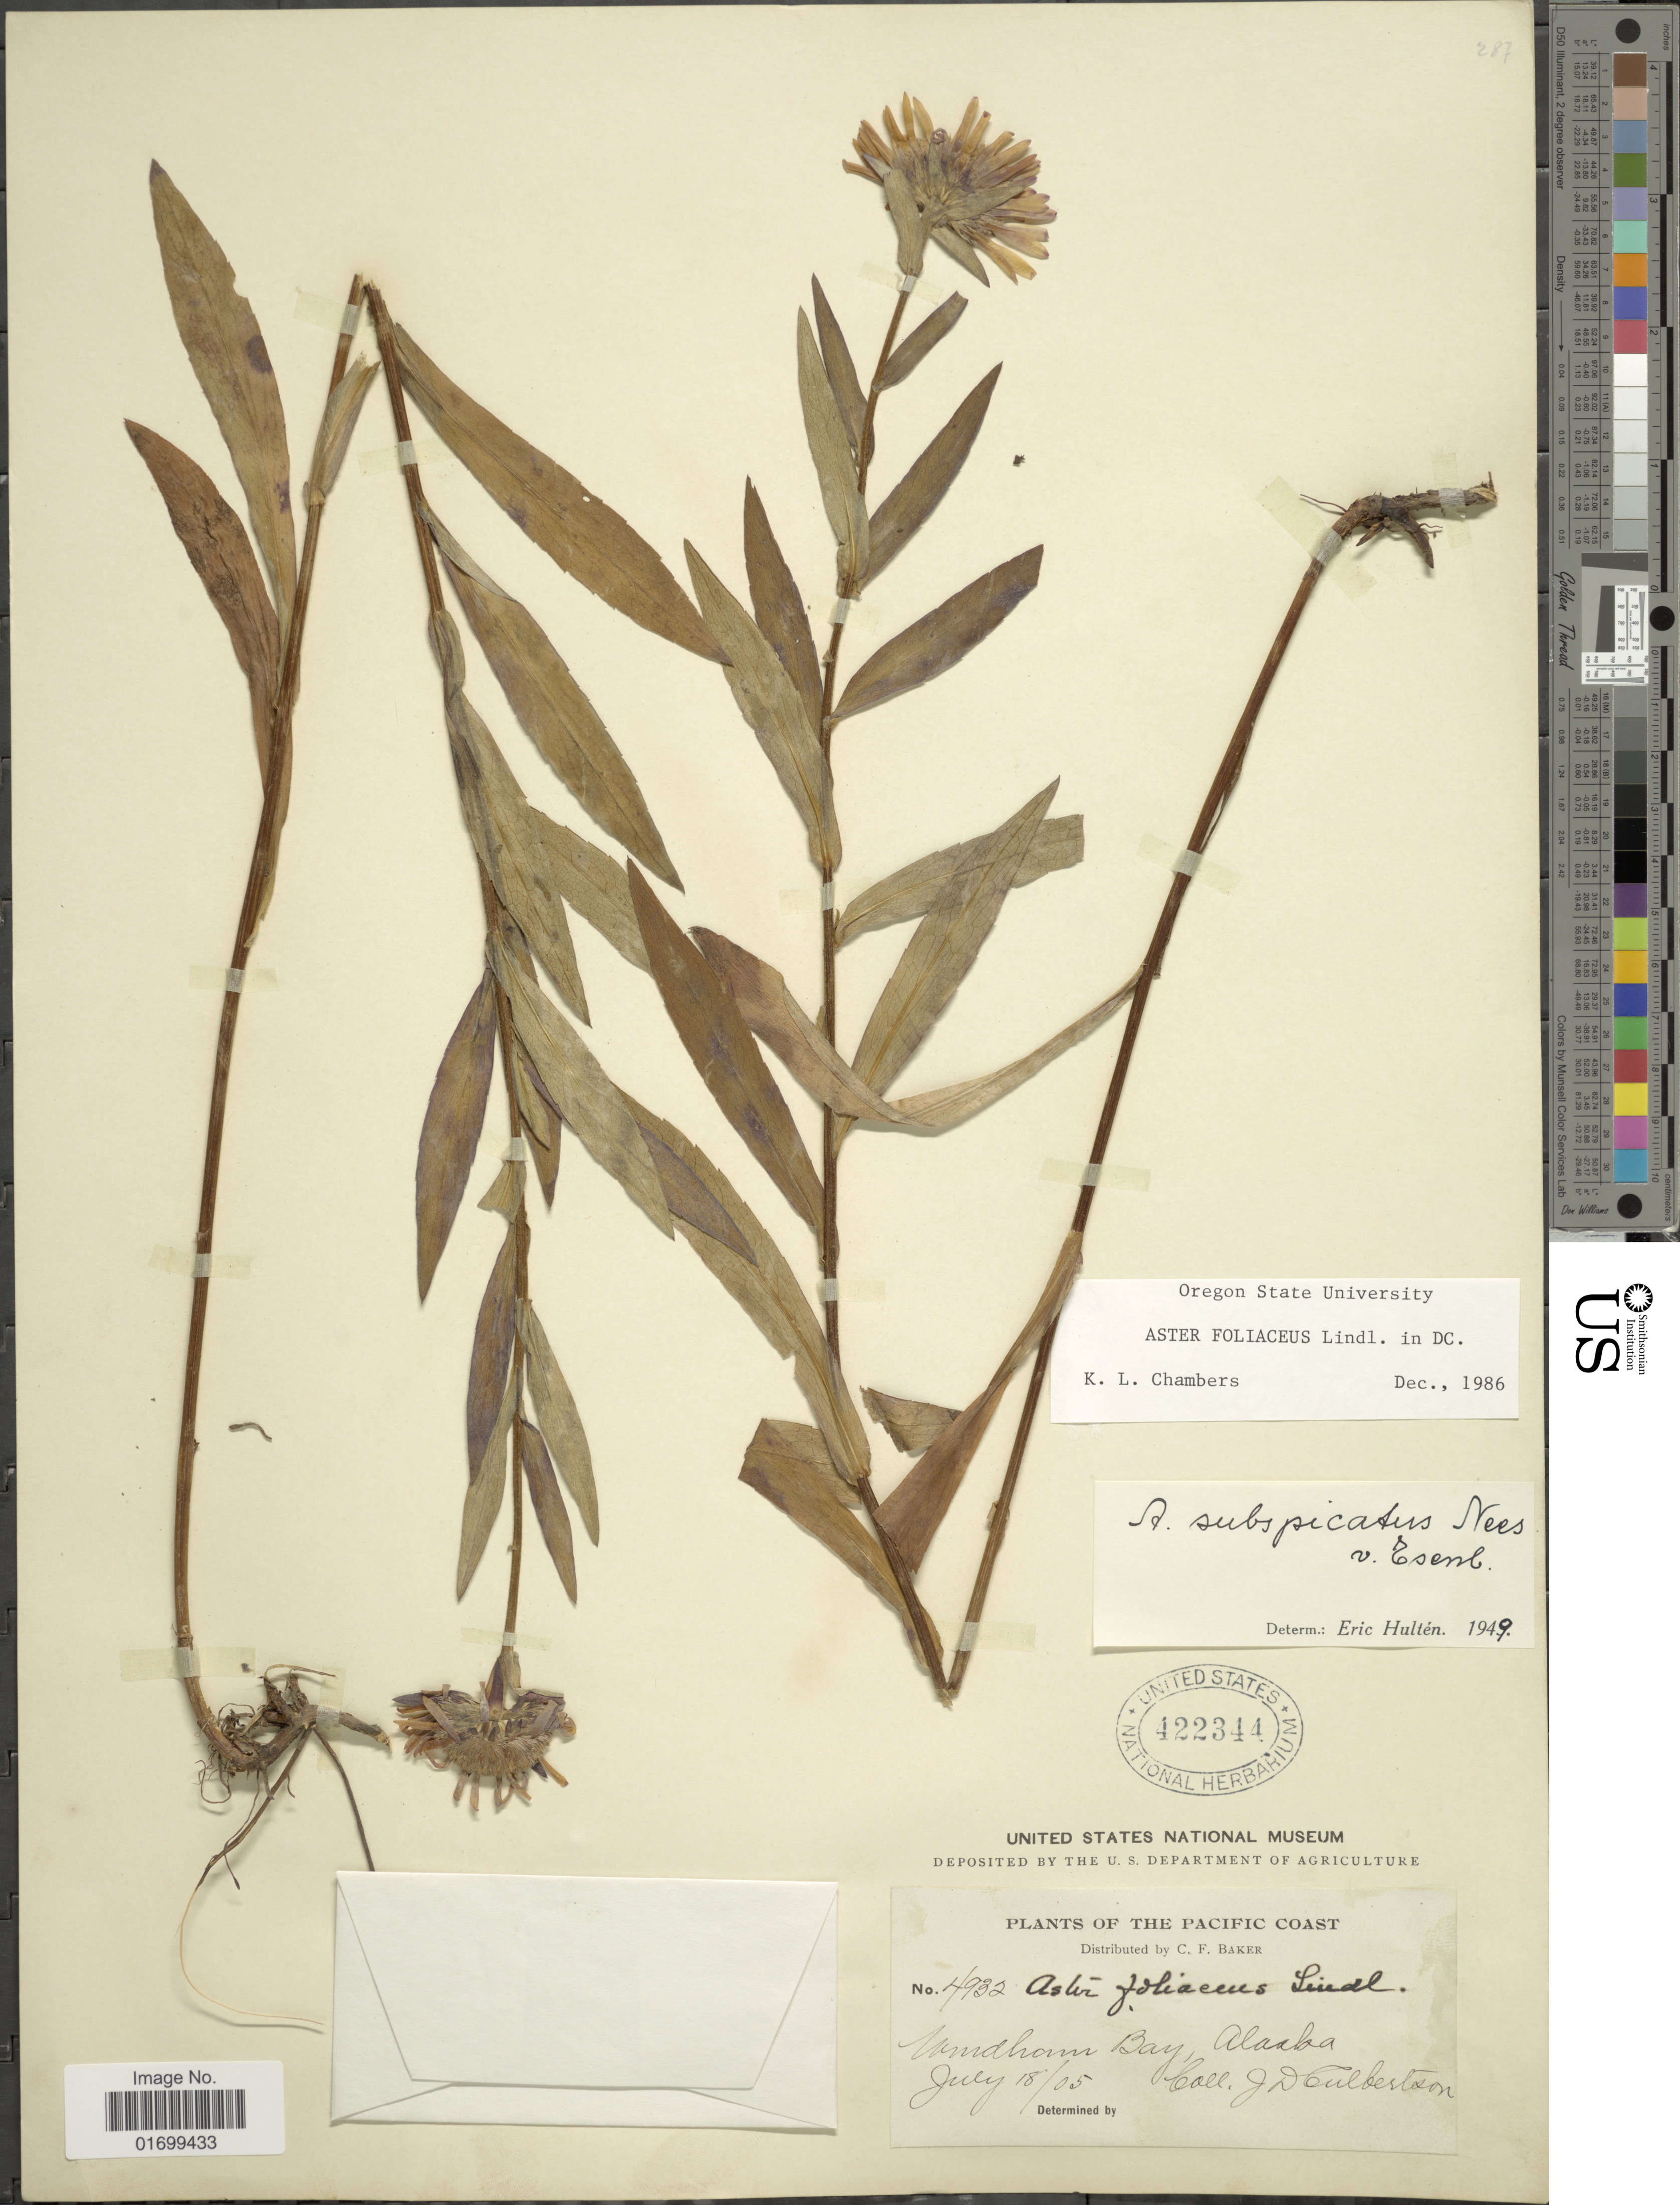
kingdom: Plantae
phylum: Tracheophyta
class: Magnoliopsida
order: Asterales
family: Asteraceae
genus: Symphyotrichum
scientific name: Symphyotrichum foliaceum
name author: (Lindl. ex DC.) G.L. Nesom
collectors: J. Culbertson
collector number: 4932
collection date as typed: Transcribed d/m/y: 18/7/5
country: United States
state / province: Alaska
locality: Pacific Coast. Windham Bay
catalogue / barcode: US 422344